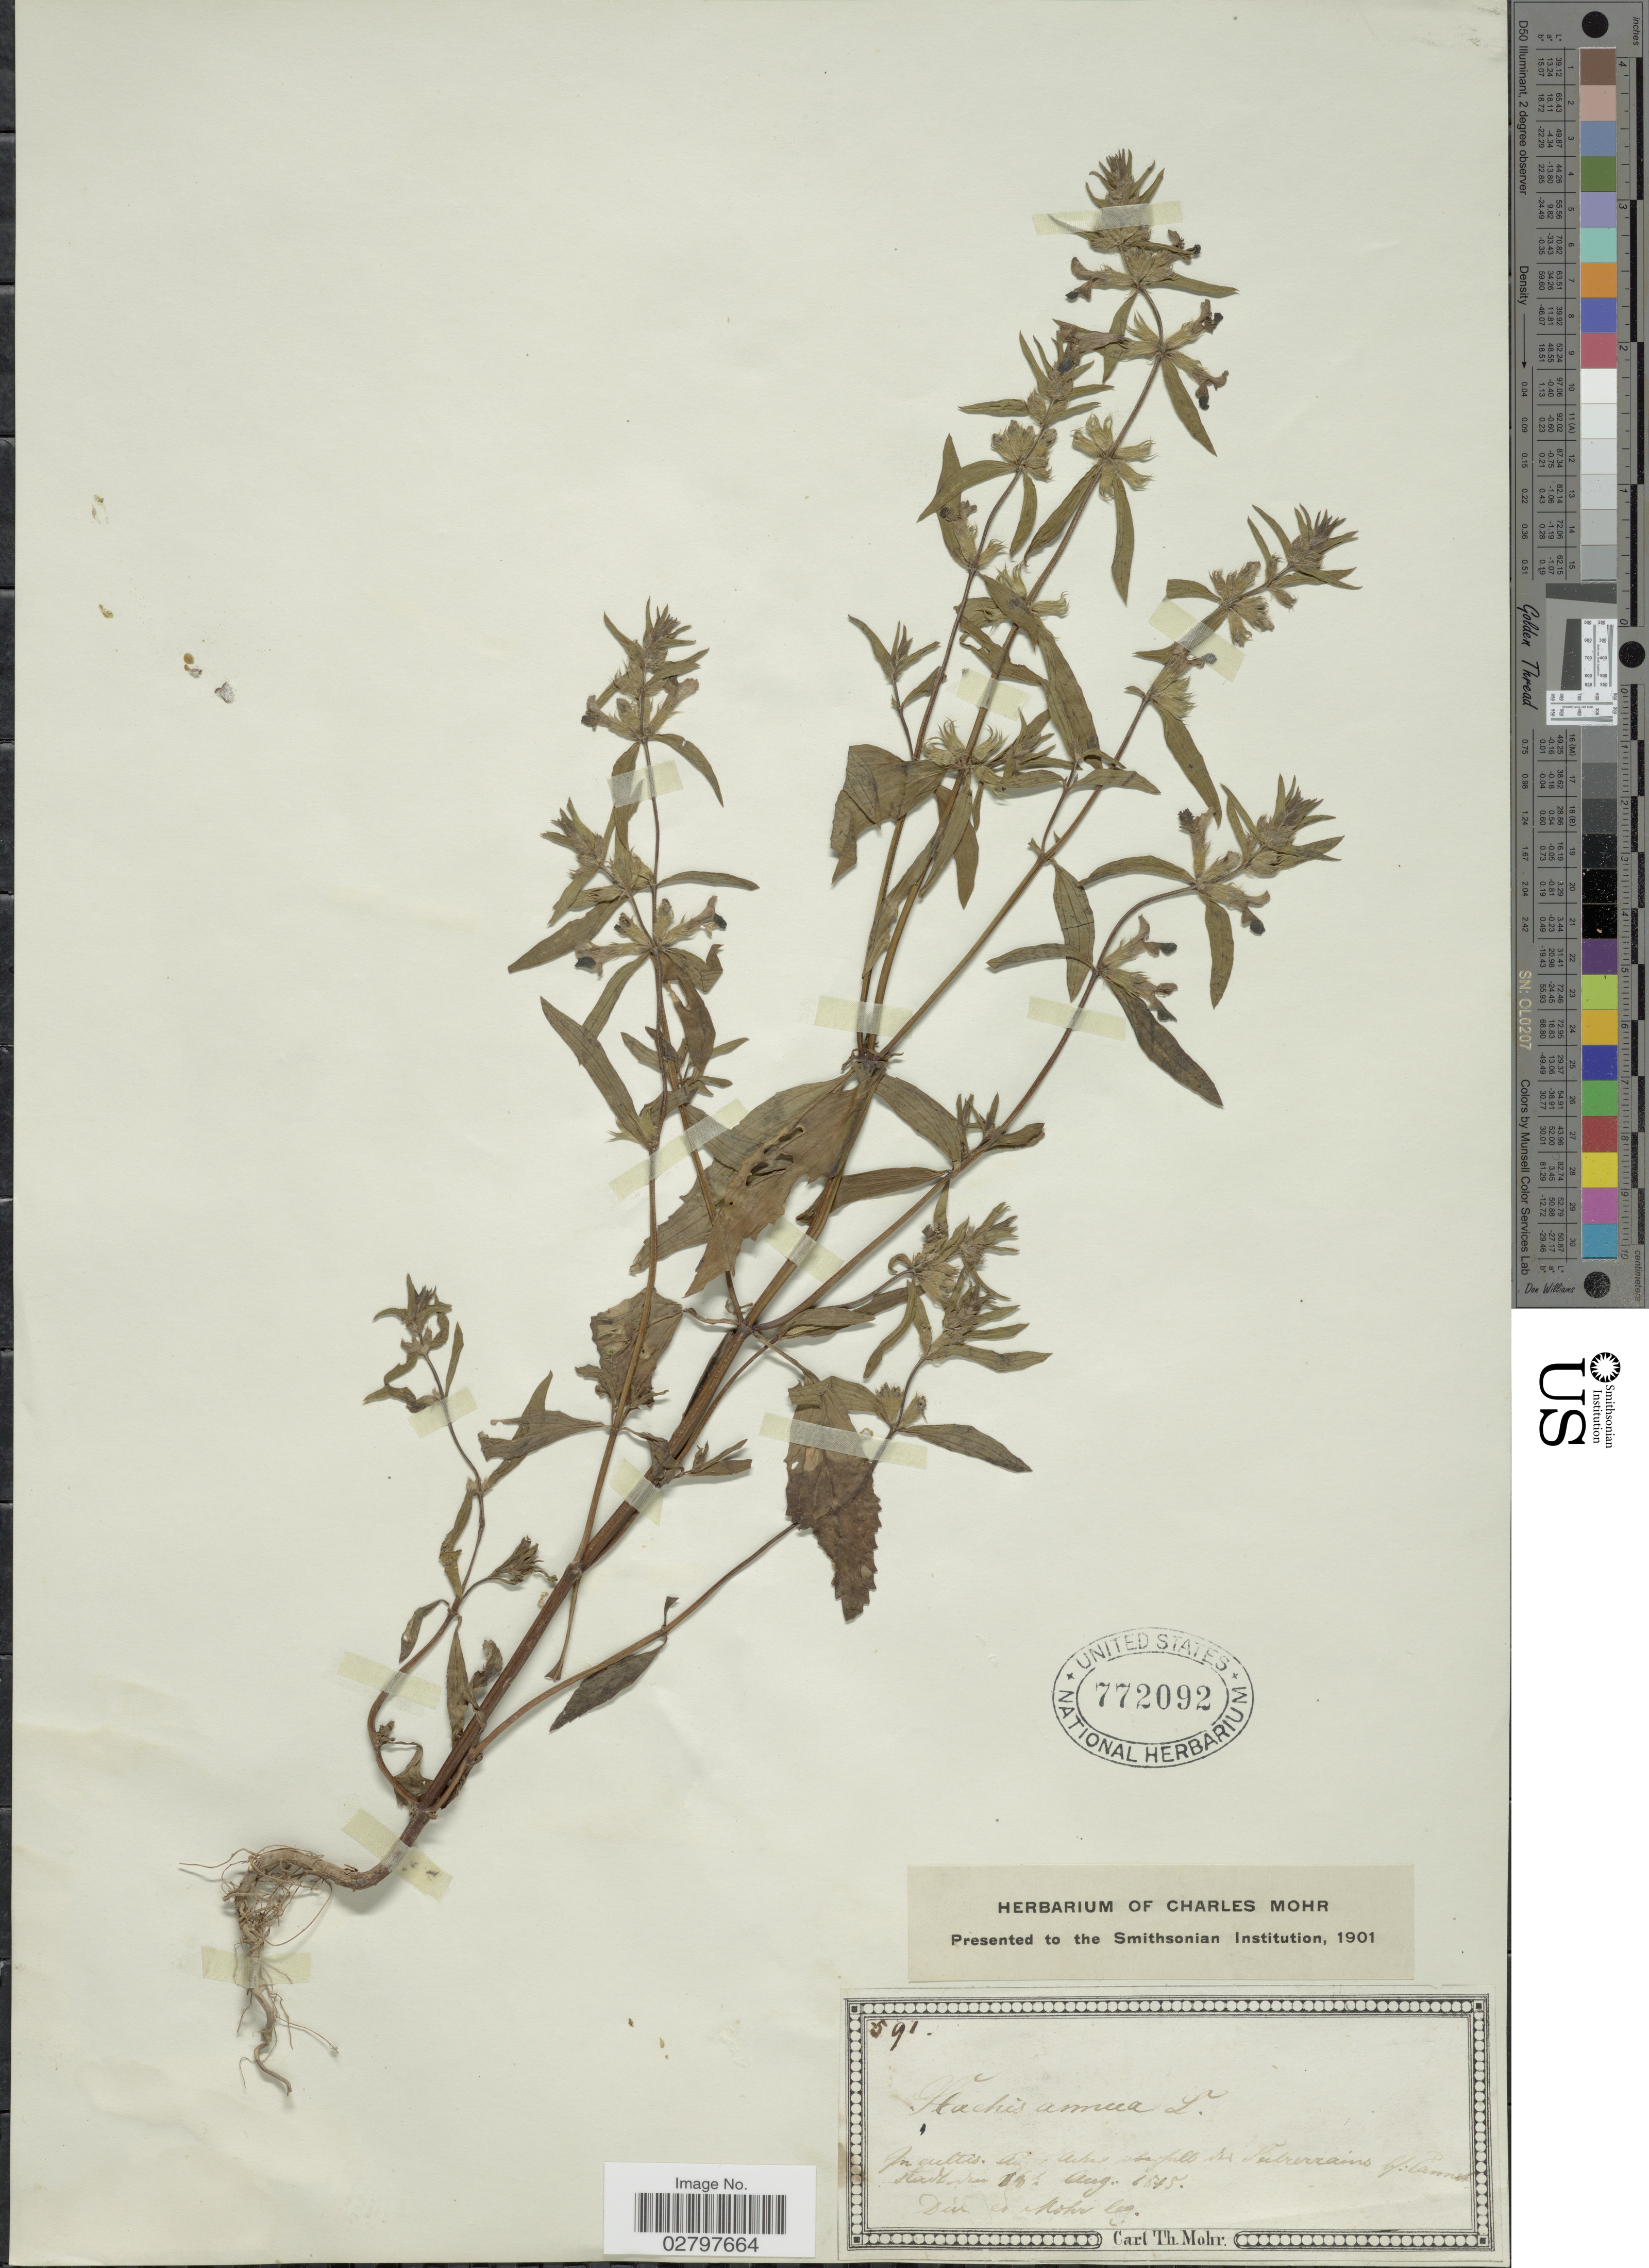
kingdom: Plantae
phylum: Tracheophyta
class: Magnoliopsida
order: Lamiales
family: Lamiaceae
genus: Stachys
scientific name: Stachys annua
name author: (L.) L.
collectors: Mohr, C. T. (herbarium)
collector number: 591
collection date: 1875-08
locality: In cultis [illegible text]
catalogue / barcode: US 772092